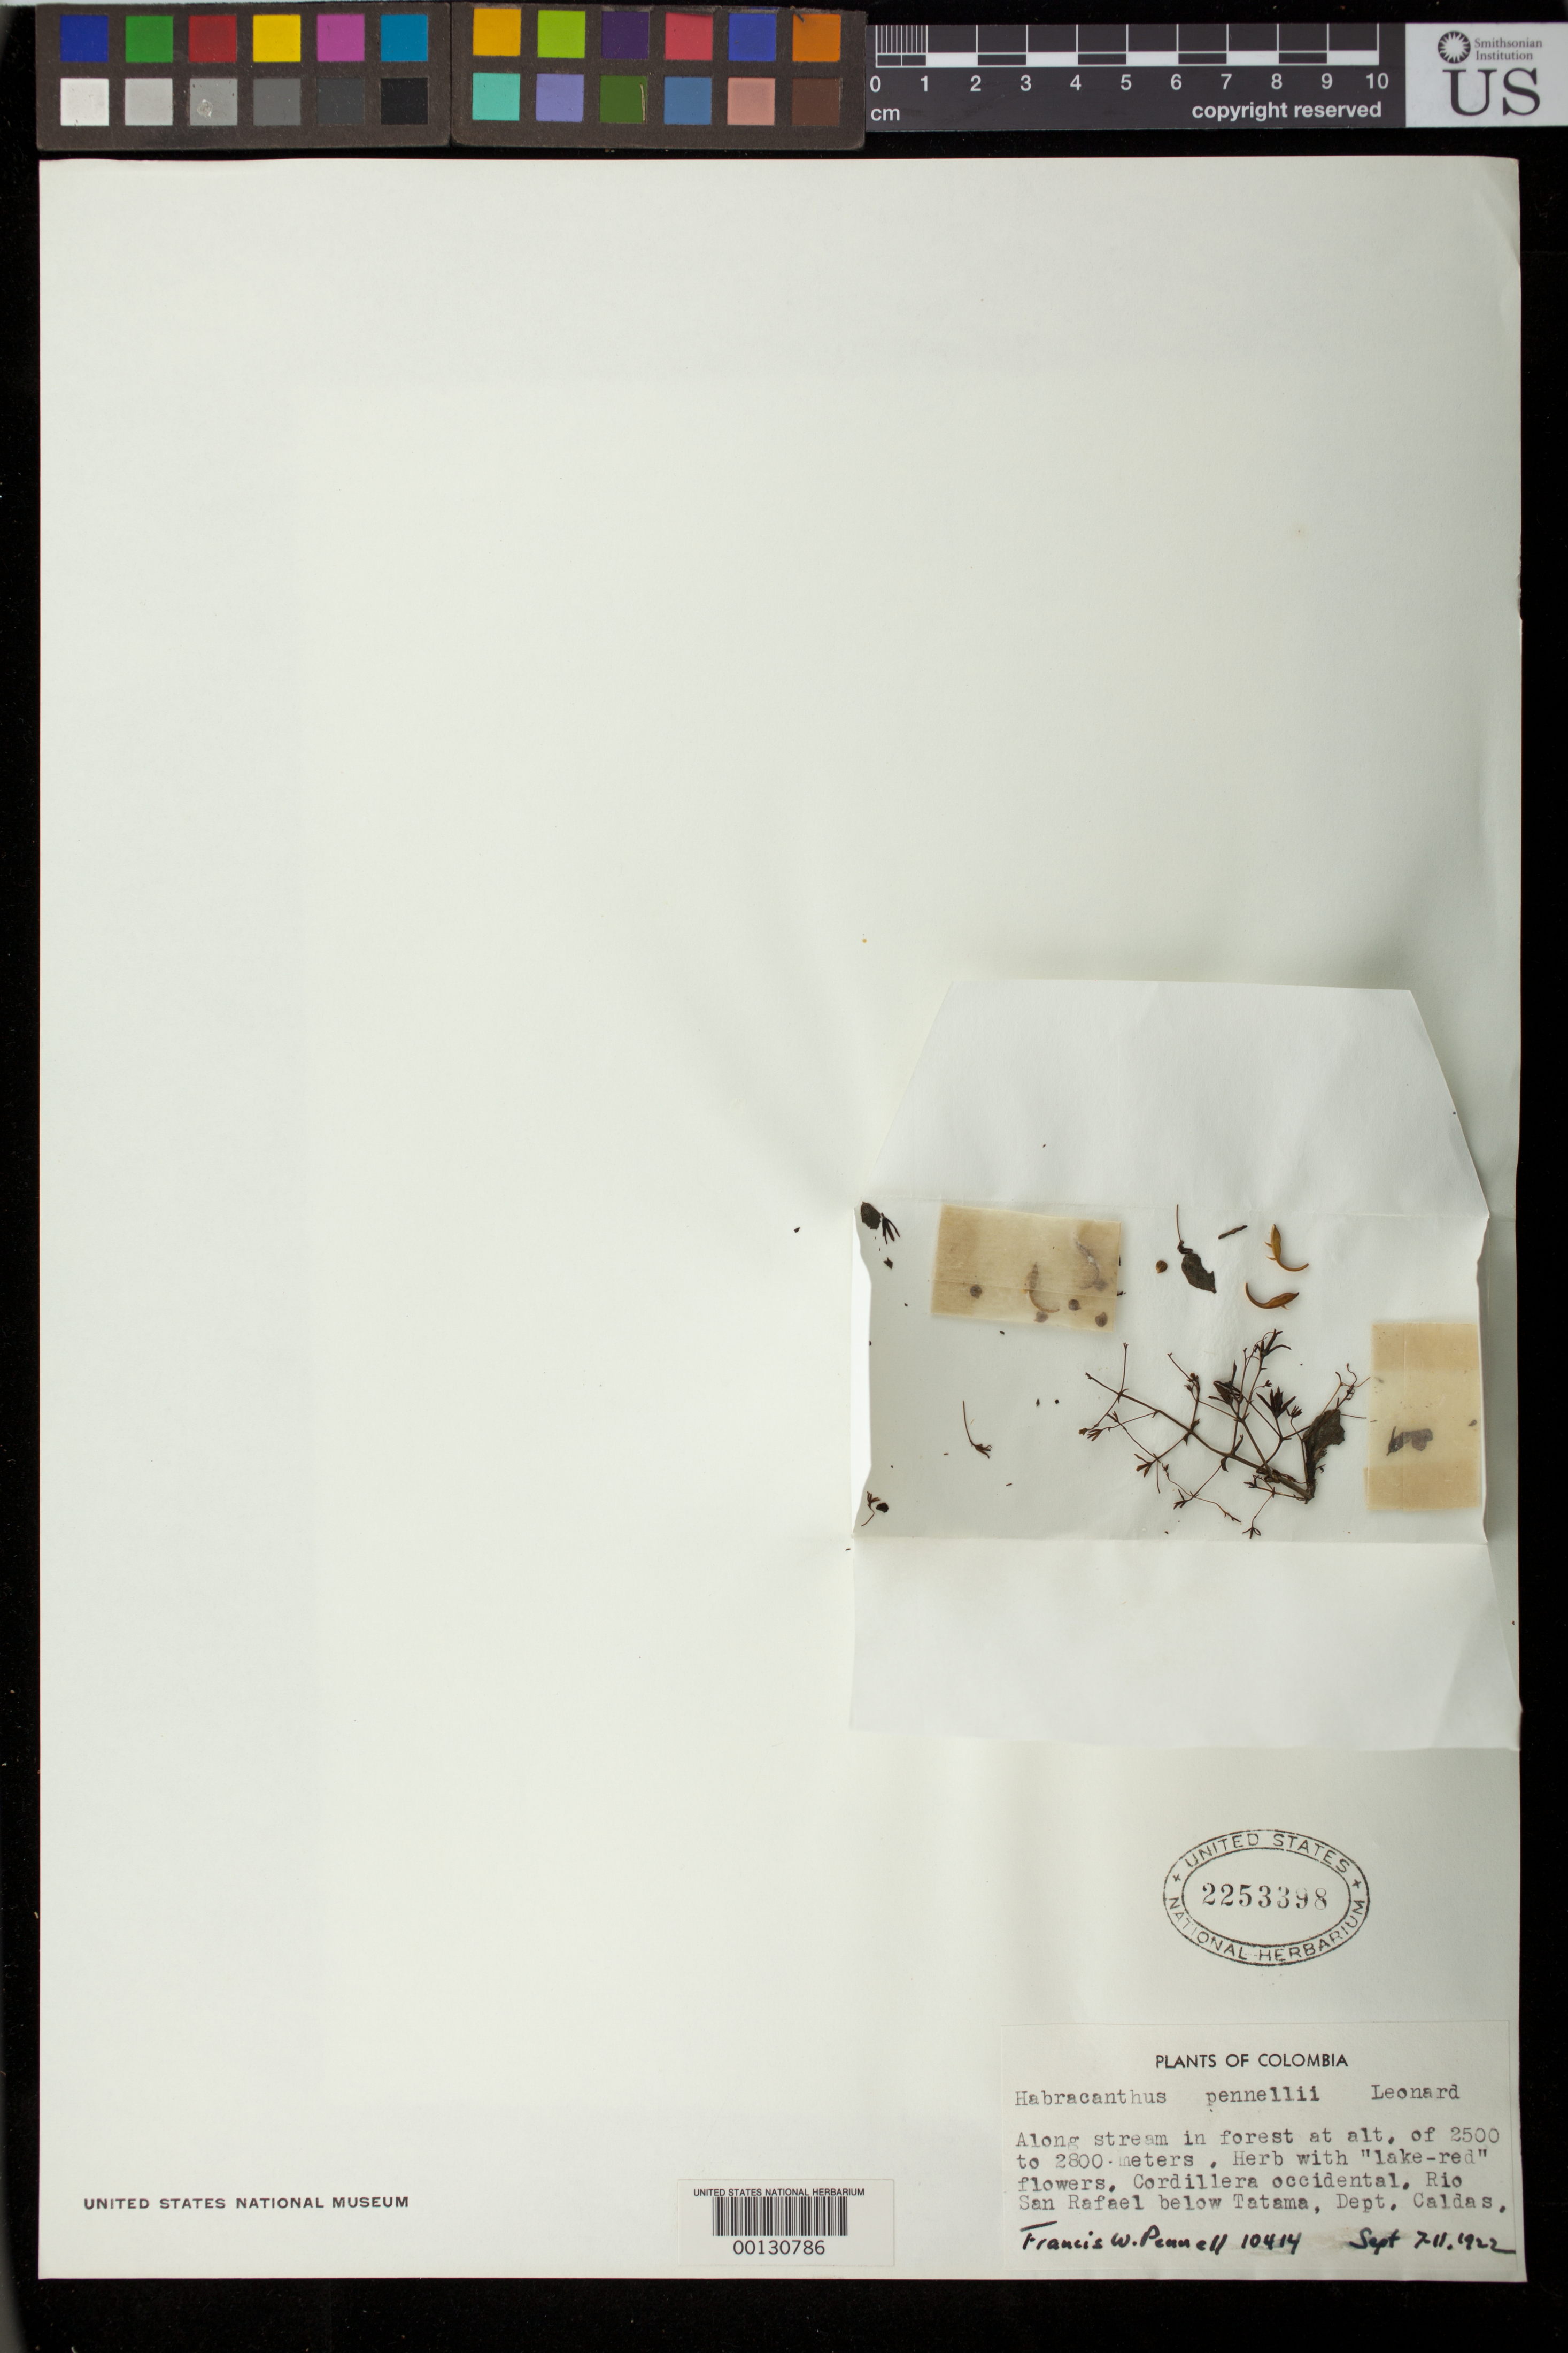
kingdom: Plantae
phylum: Tracheophyta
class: Magnoliopsida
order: Lamiales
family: Acanthaceae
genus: Habracanthus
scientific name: Habracanthus pennellii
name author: Leonard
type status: Isotype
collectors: F. W. Pennell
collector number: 10414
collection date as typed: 07 Sep 1922 to 11 Sep 1922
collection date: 1922-09-07/1922-09-11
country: Colombia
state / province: Caldas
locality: Rio San Rafael, below Cerro Tatama.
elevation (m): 2500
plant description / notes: Fragmentary material of type specimen ex herb. unknown (source of fragment or original herbarium not identified)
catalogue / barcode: US 2253398